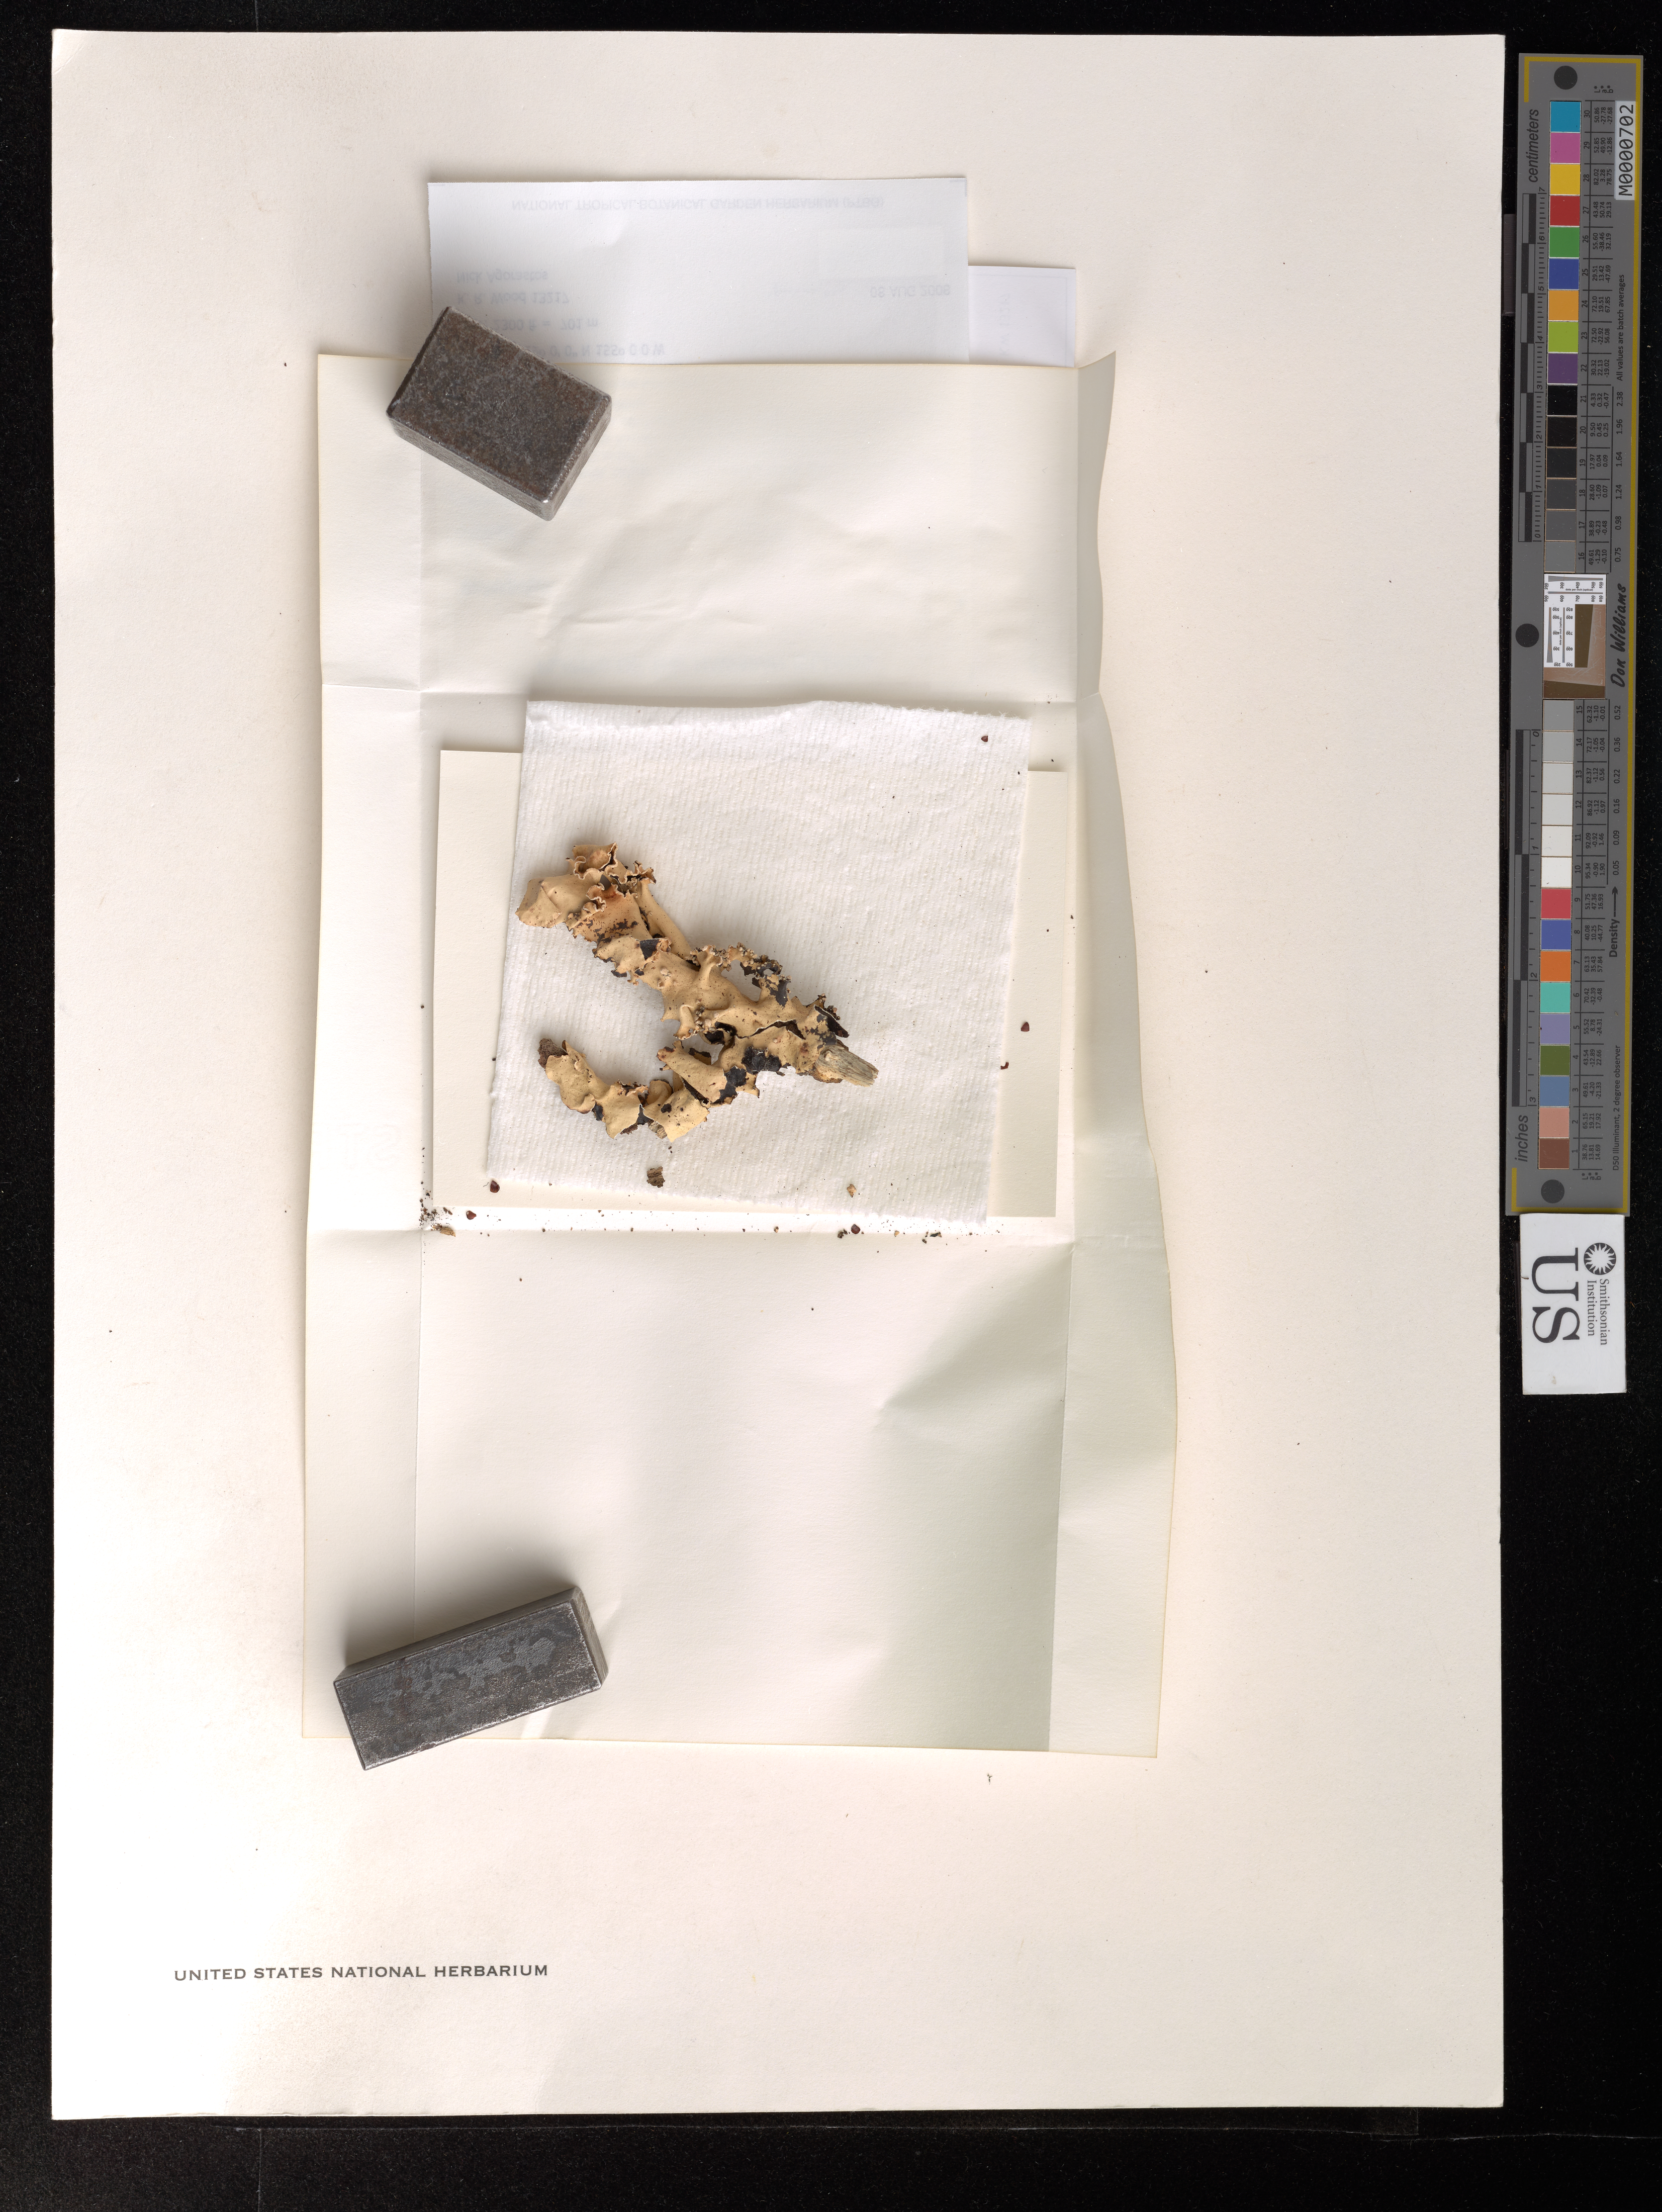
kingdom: Fungi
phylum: Ascomycota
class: Lecanoromycetes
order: Lecanorales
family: Parmeliaceae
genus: Parmotrema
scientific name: Parmotrema sp.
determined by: Smith, C. W.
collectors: K. R. Wood & N. Agorastos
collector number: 13217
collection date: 2008-08-08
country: United States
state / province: Hawaii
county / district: Hawaii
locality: Manuka NAR, nature trail up to Kipuka Kilioe.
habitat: Metrosideros lowland mesic forest ca. 25-30 m tall, with understory of Nestegis, Pisonia, etc.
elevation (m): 701